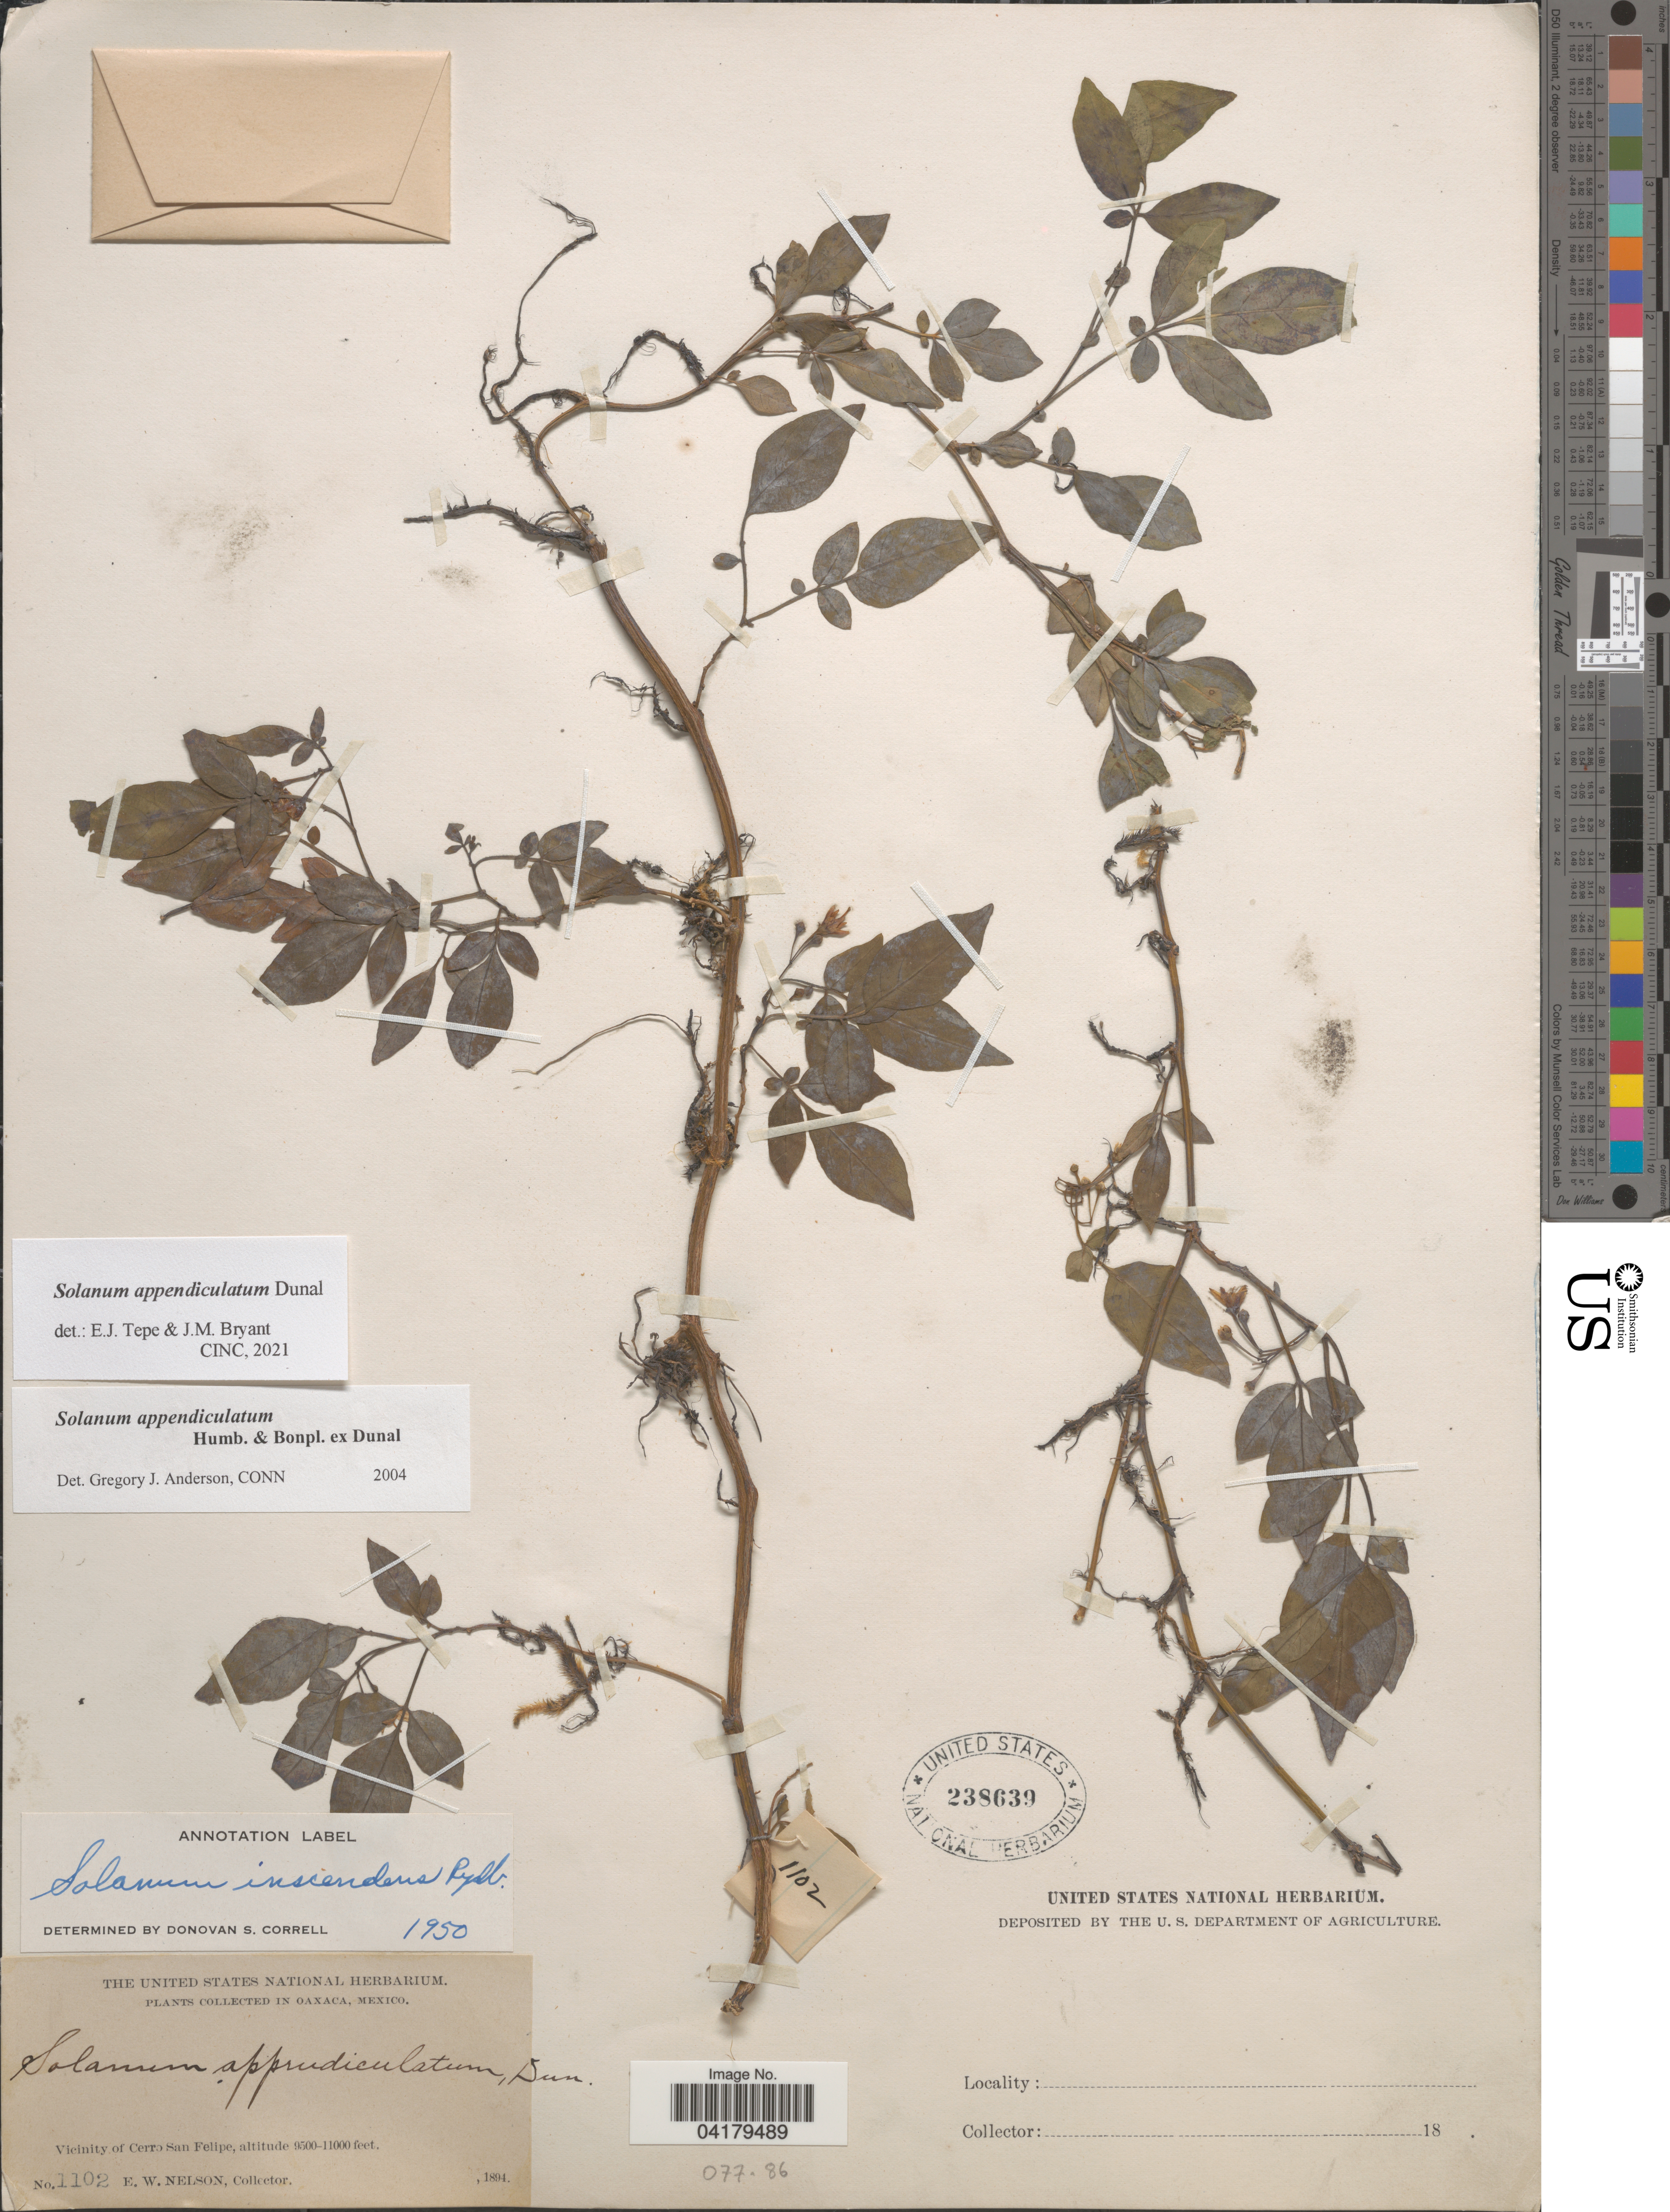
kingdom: Plantae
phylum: Tracheophyta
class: Magnoliopsida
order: Solanales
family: Solanaceae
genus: Solanum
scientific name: Solanum appendiculatum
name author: Humb. & Bonpl. ex Dunal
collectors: E. W. Nelson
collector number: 1102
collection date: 1894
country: Mexico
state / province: Oaxaca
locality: Vicinity of Cerro San Felipe.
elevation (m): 2896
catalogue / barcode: US 238639